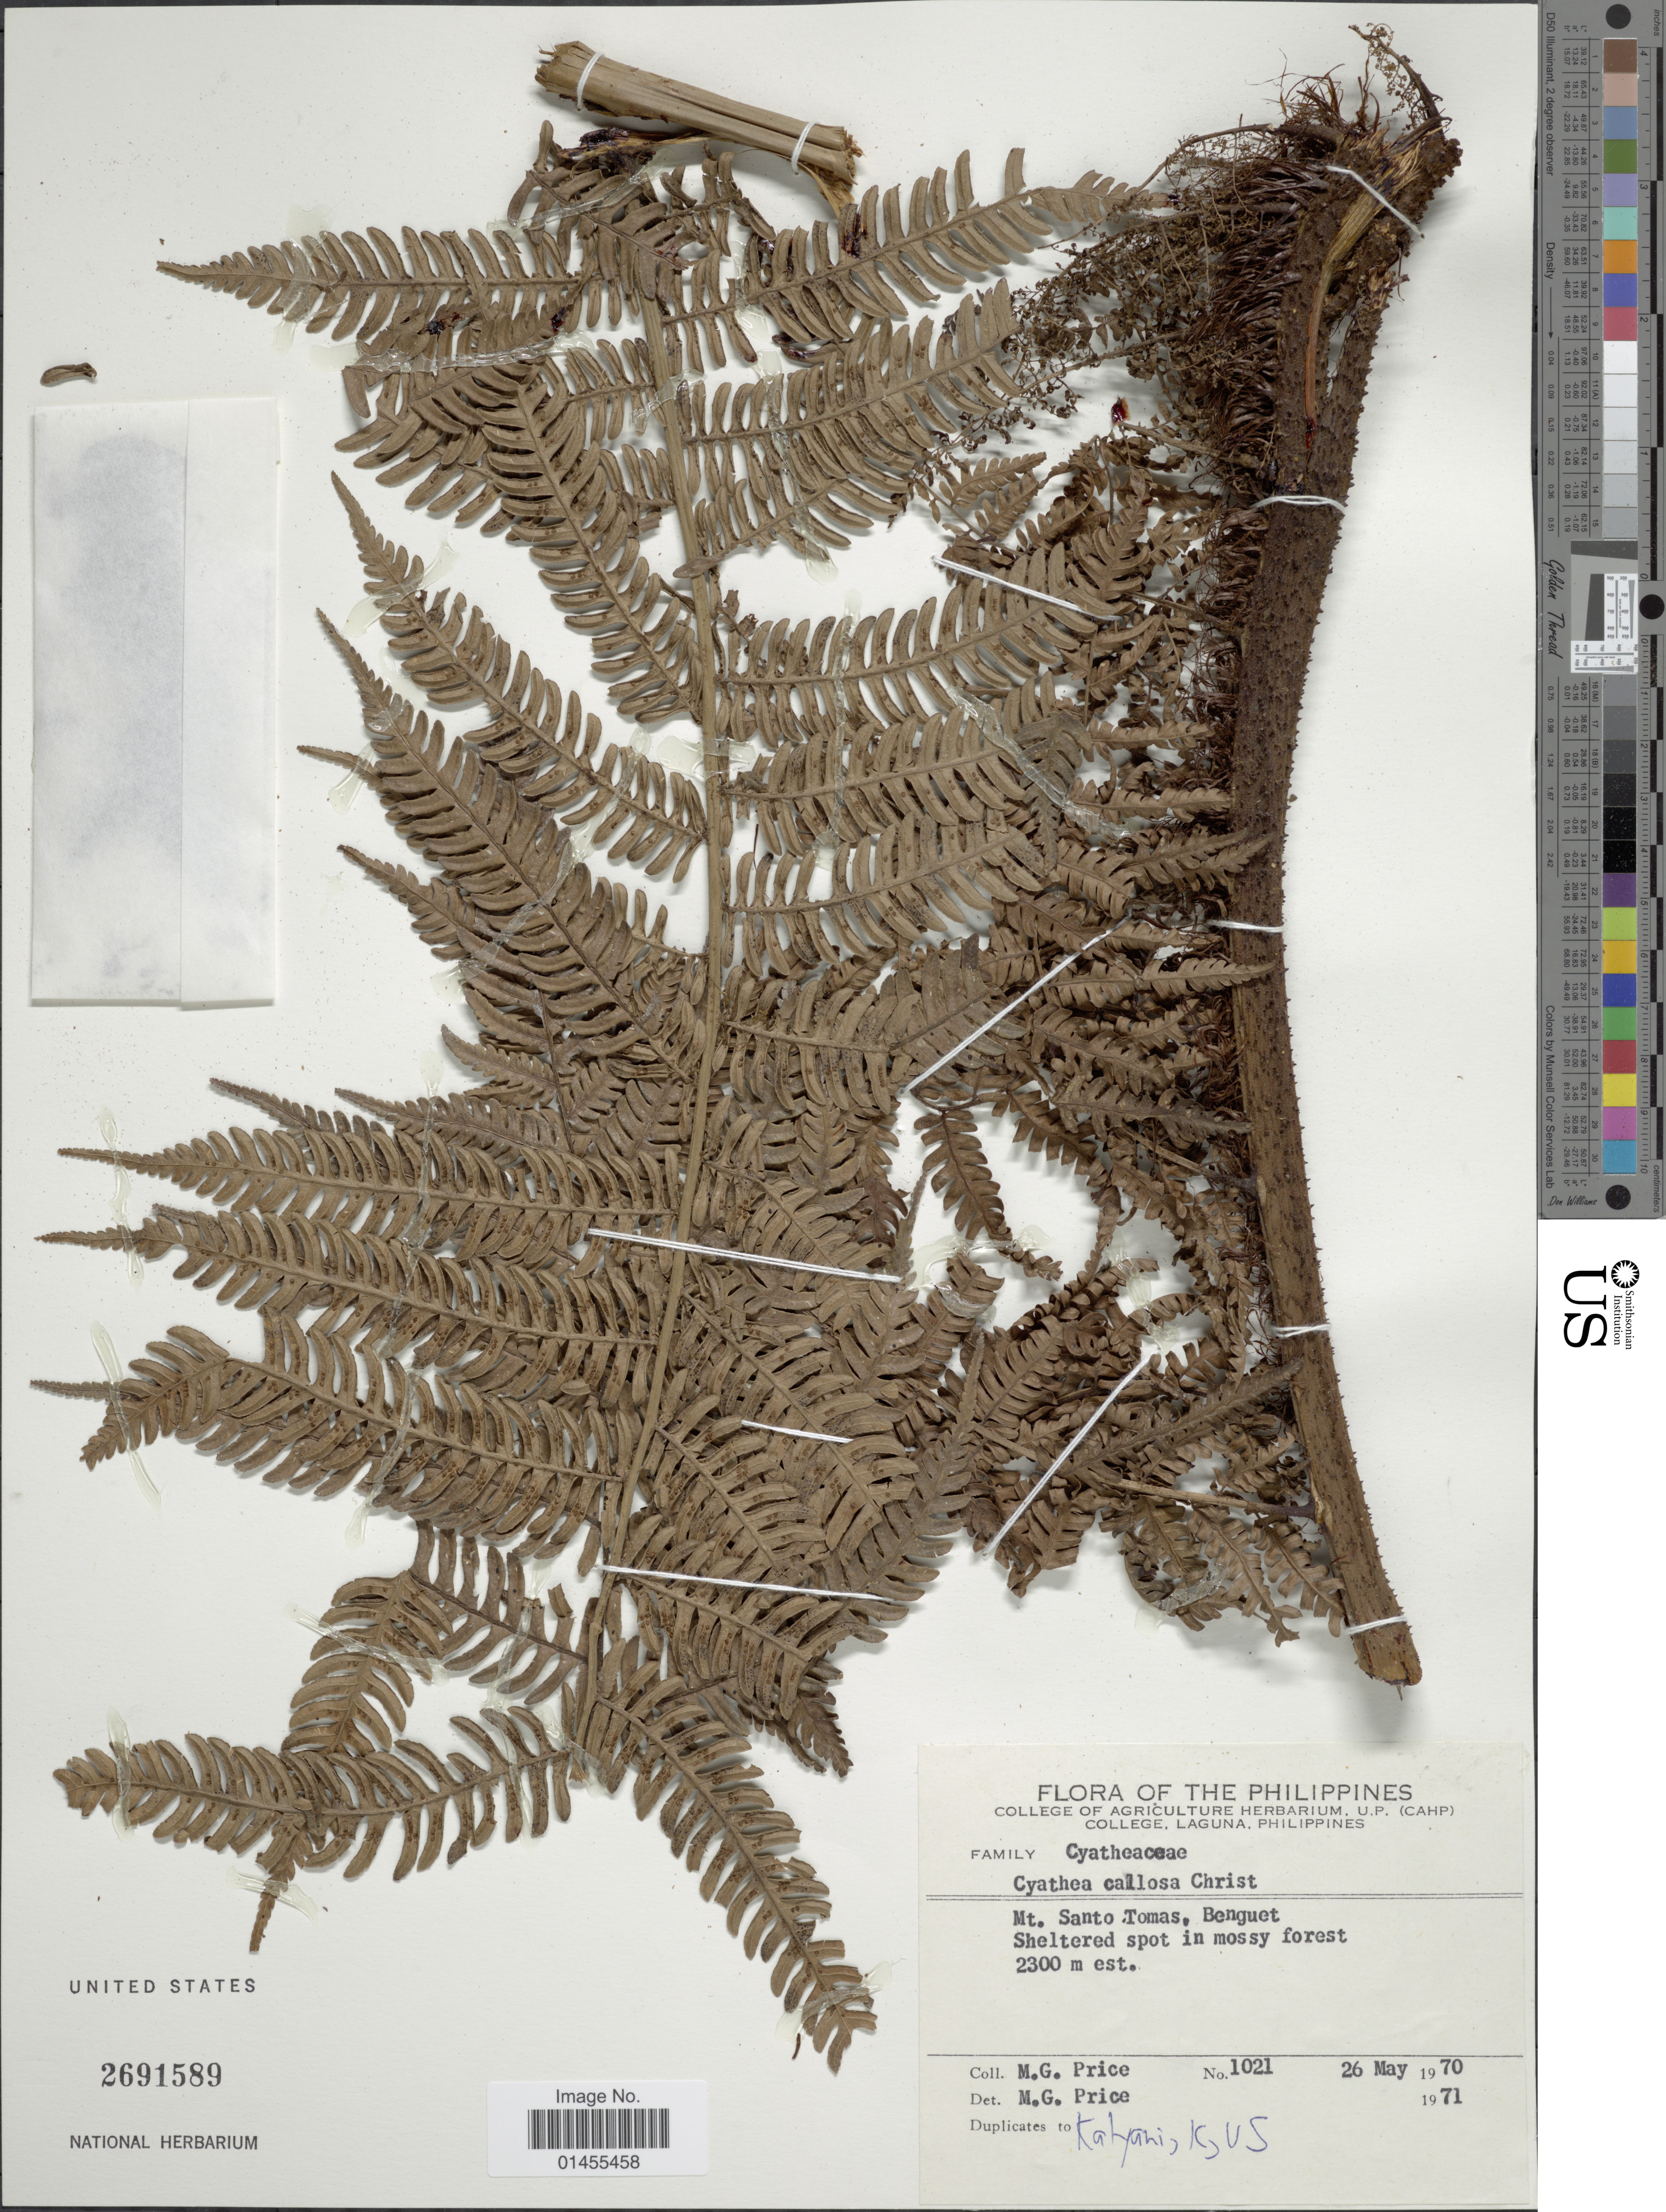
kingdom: Plantae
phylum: Tracheophyta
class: Polypodiopsida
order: Cyatheales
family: Cyatheaceae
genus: Alsophila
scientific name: Alsophila callosa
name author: (Christ) R.M. Tryon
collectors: M. G. Price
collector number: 1021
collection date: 1970-05-26/1971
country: Philippines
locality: Laguna, Mt. Santo Tomas, Benguet.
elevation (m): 2300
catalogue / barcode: US 2691589